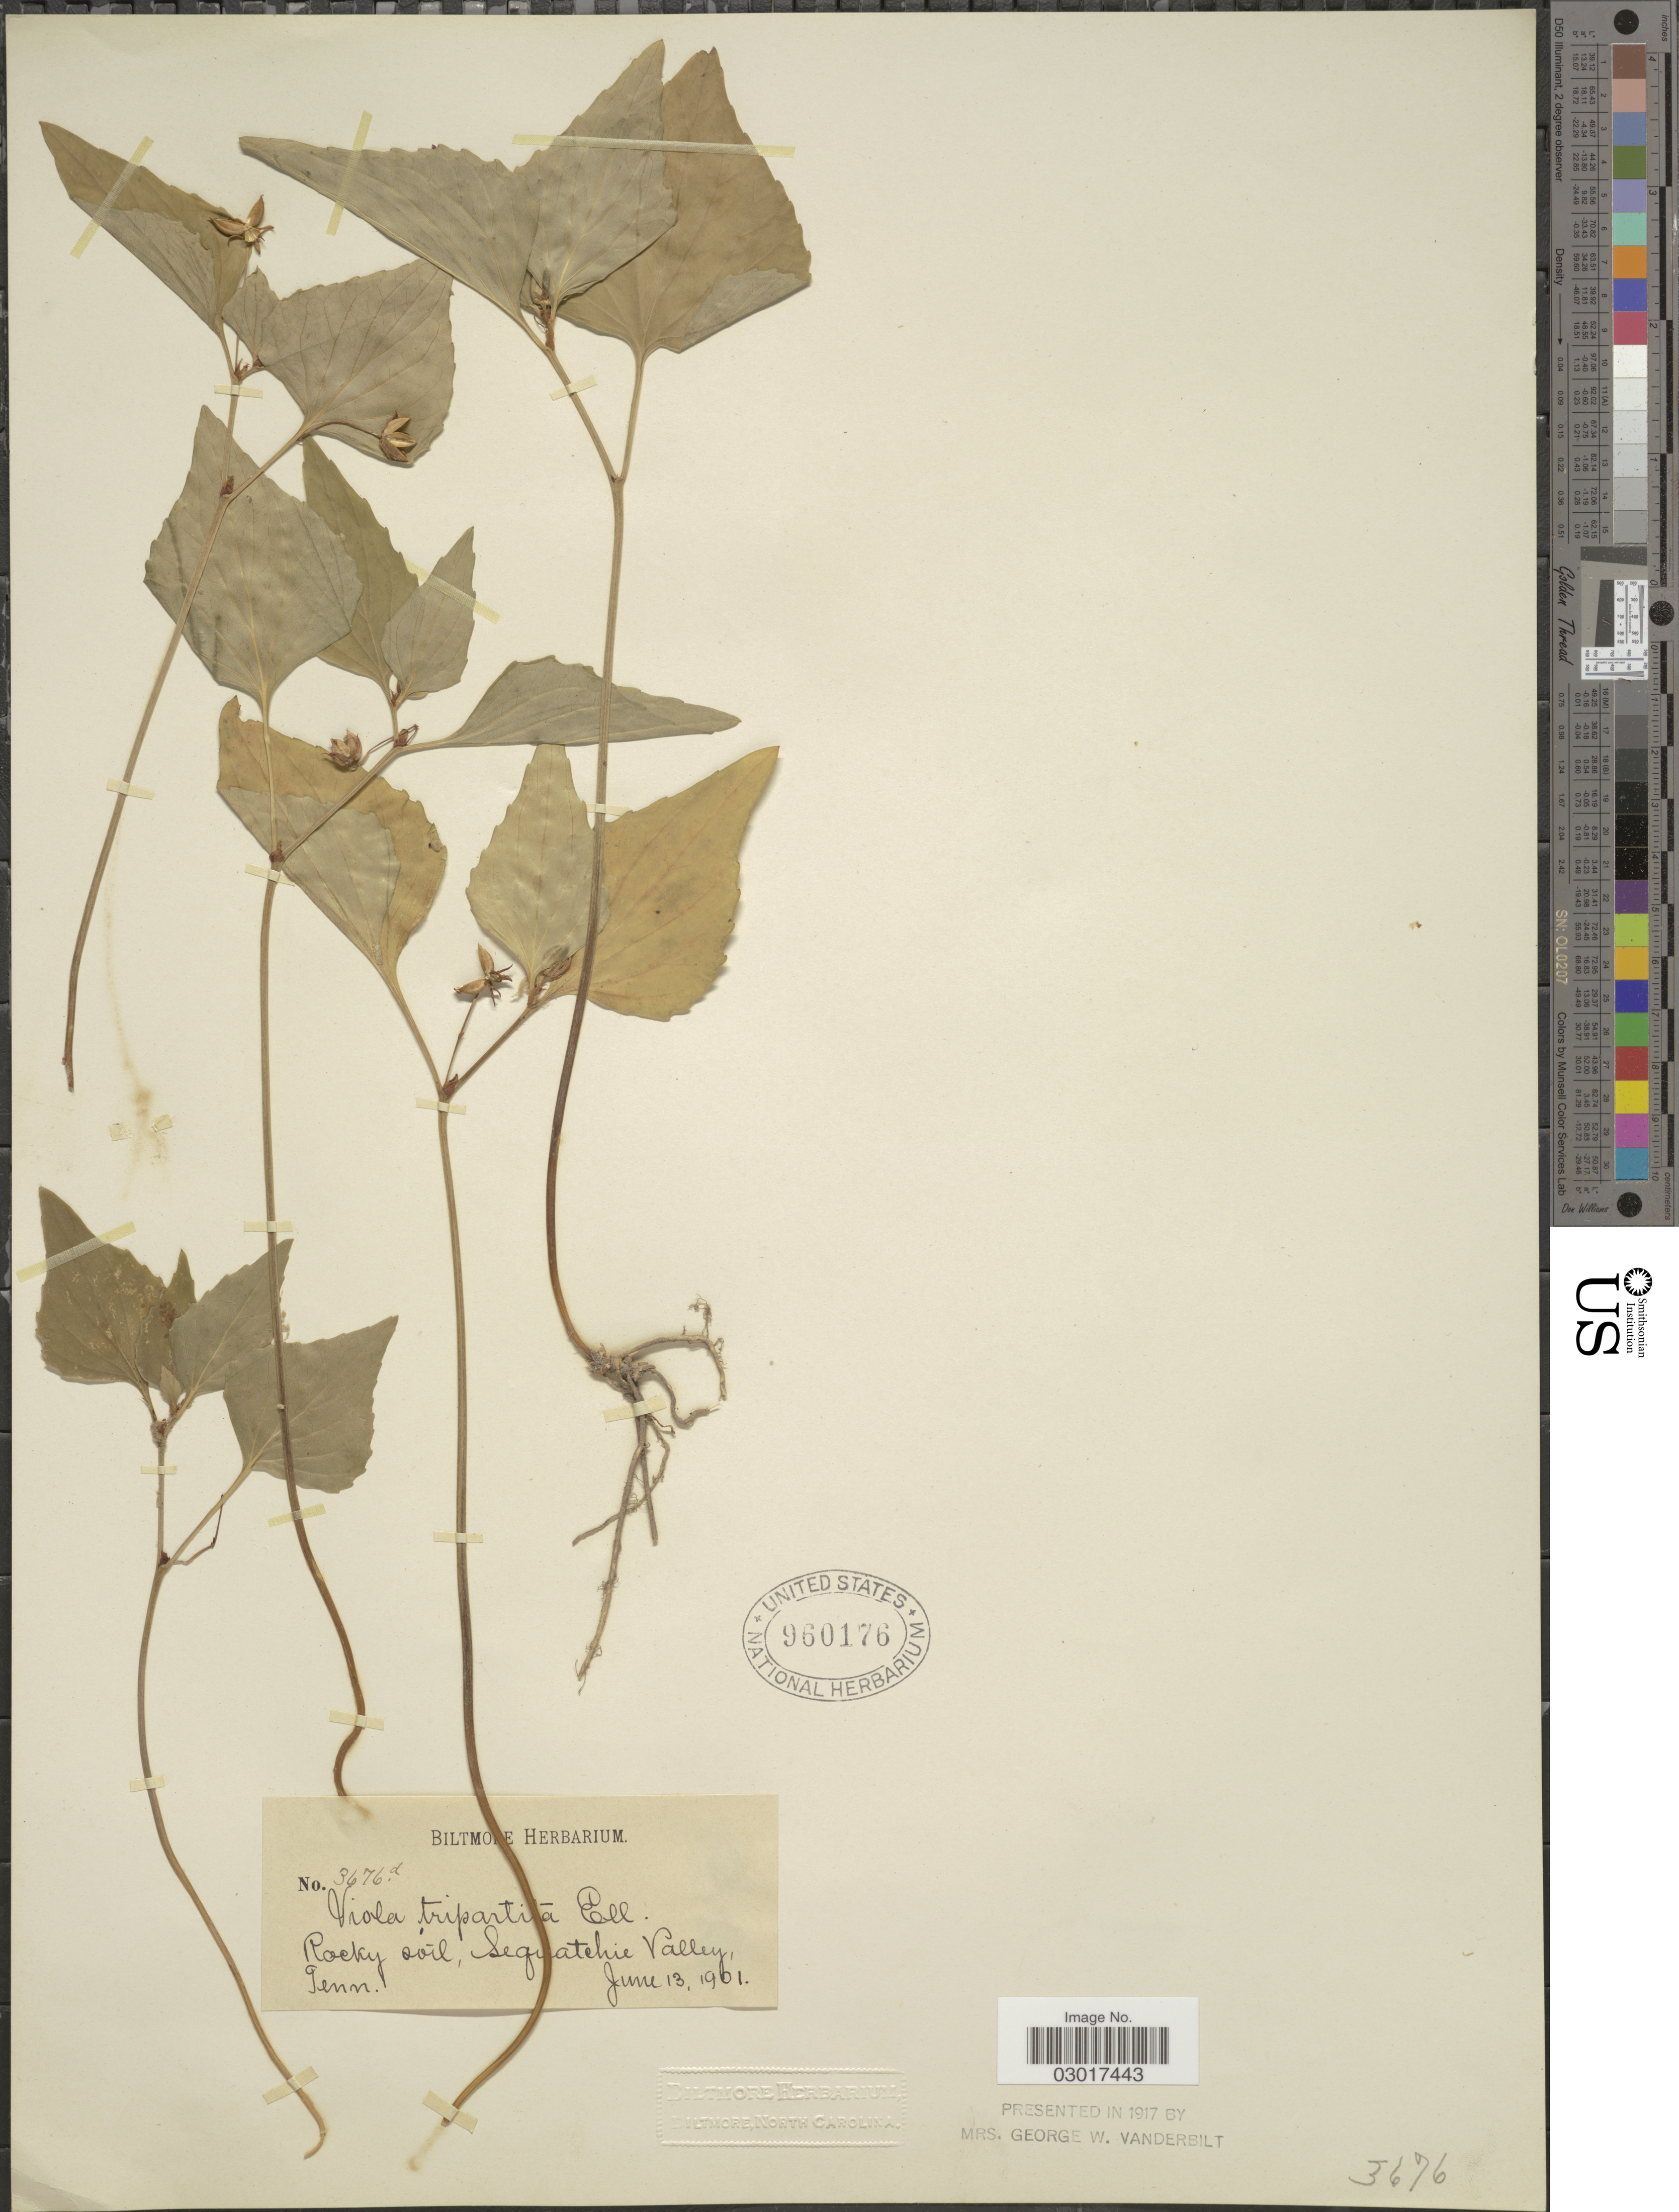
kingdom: Plantae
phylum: Tracheophyta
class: Magnoliopsida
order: Malpighiales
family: Violaceae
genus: Viola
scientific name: Viola tripartita var. glaberrima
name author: (Ging.) R.M. Harper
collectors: ex herb. Biltmore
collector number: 3676d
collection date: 1901-06-13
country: United States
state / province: Tennessee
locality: Sequatchie Valley.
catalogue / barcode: US 960176